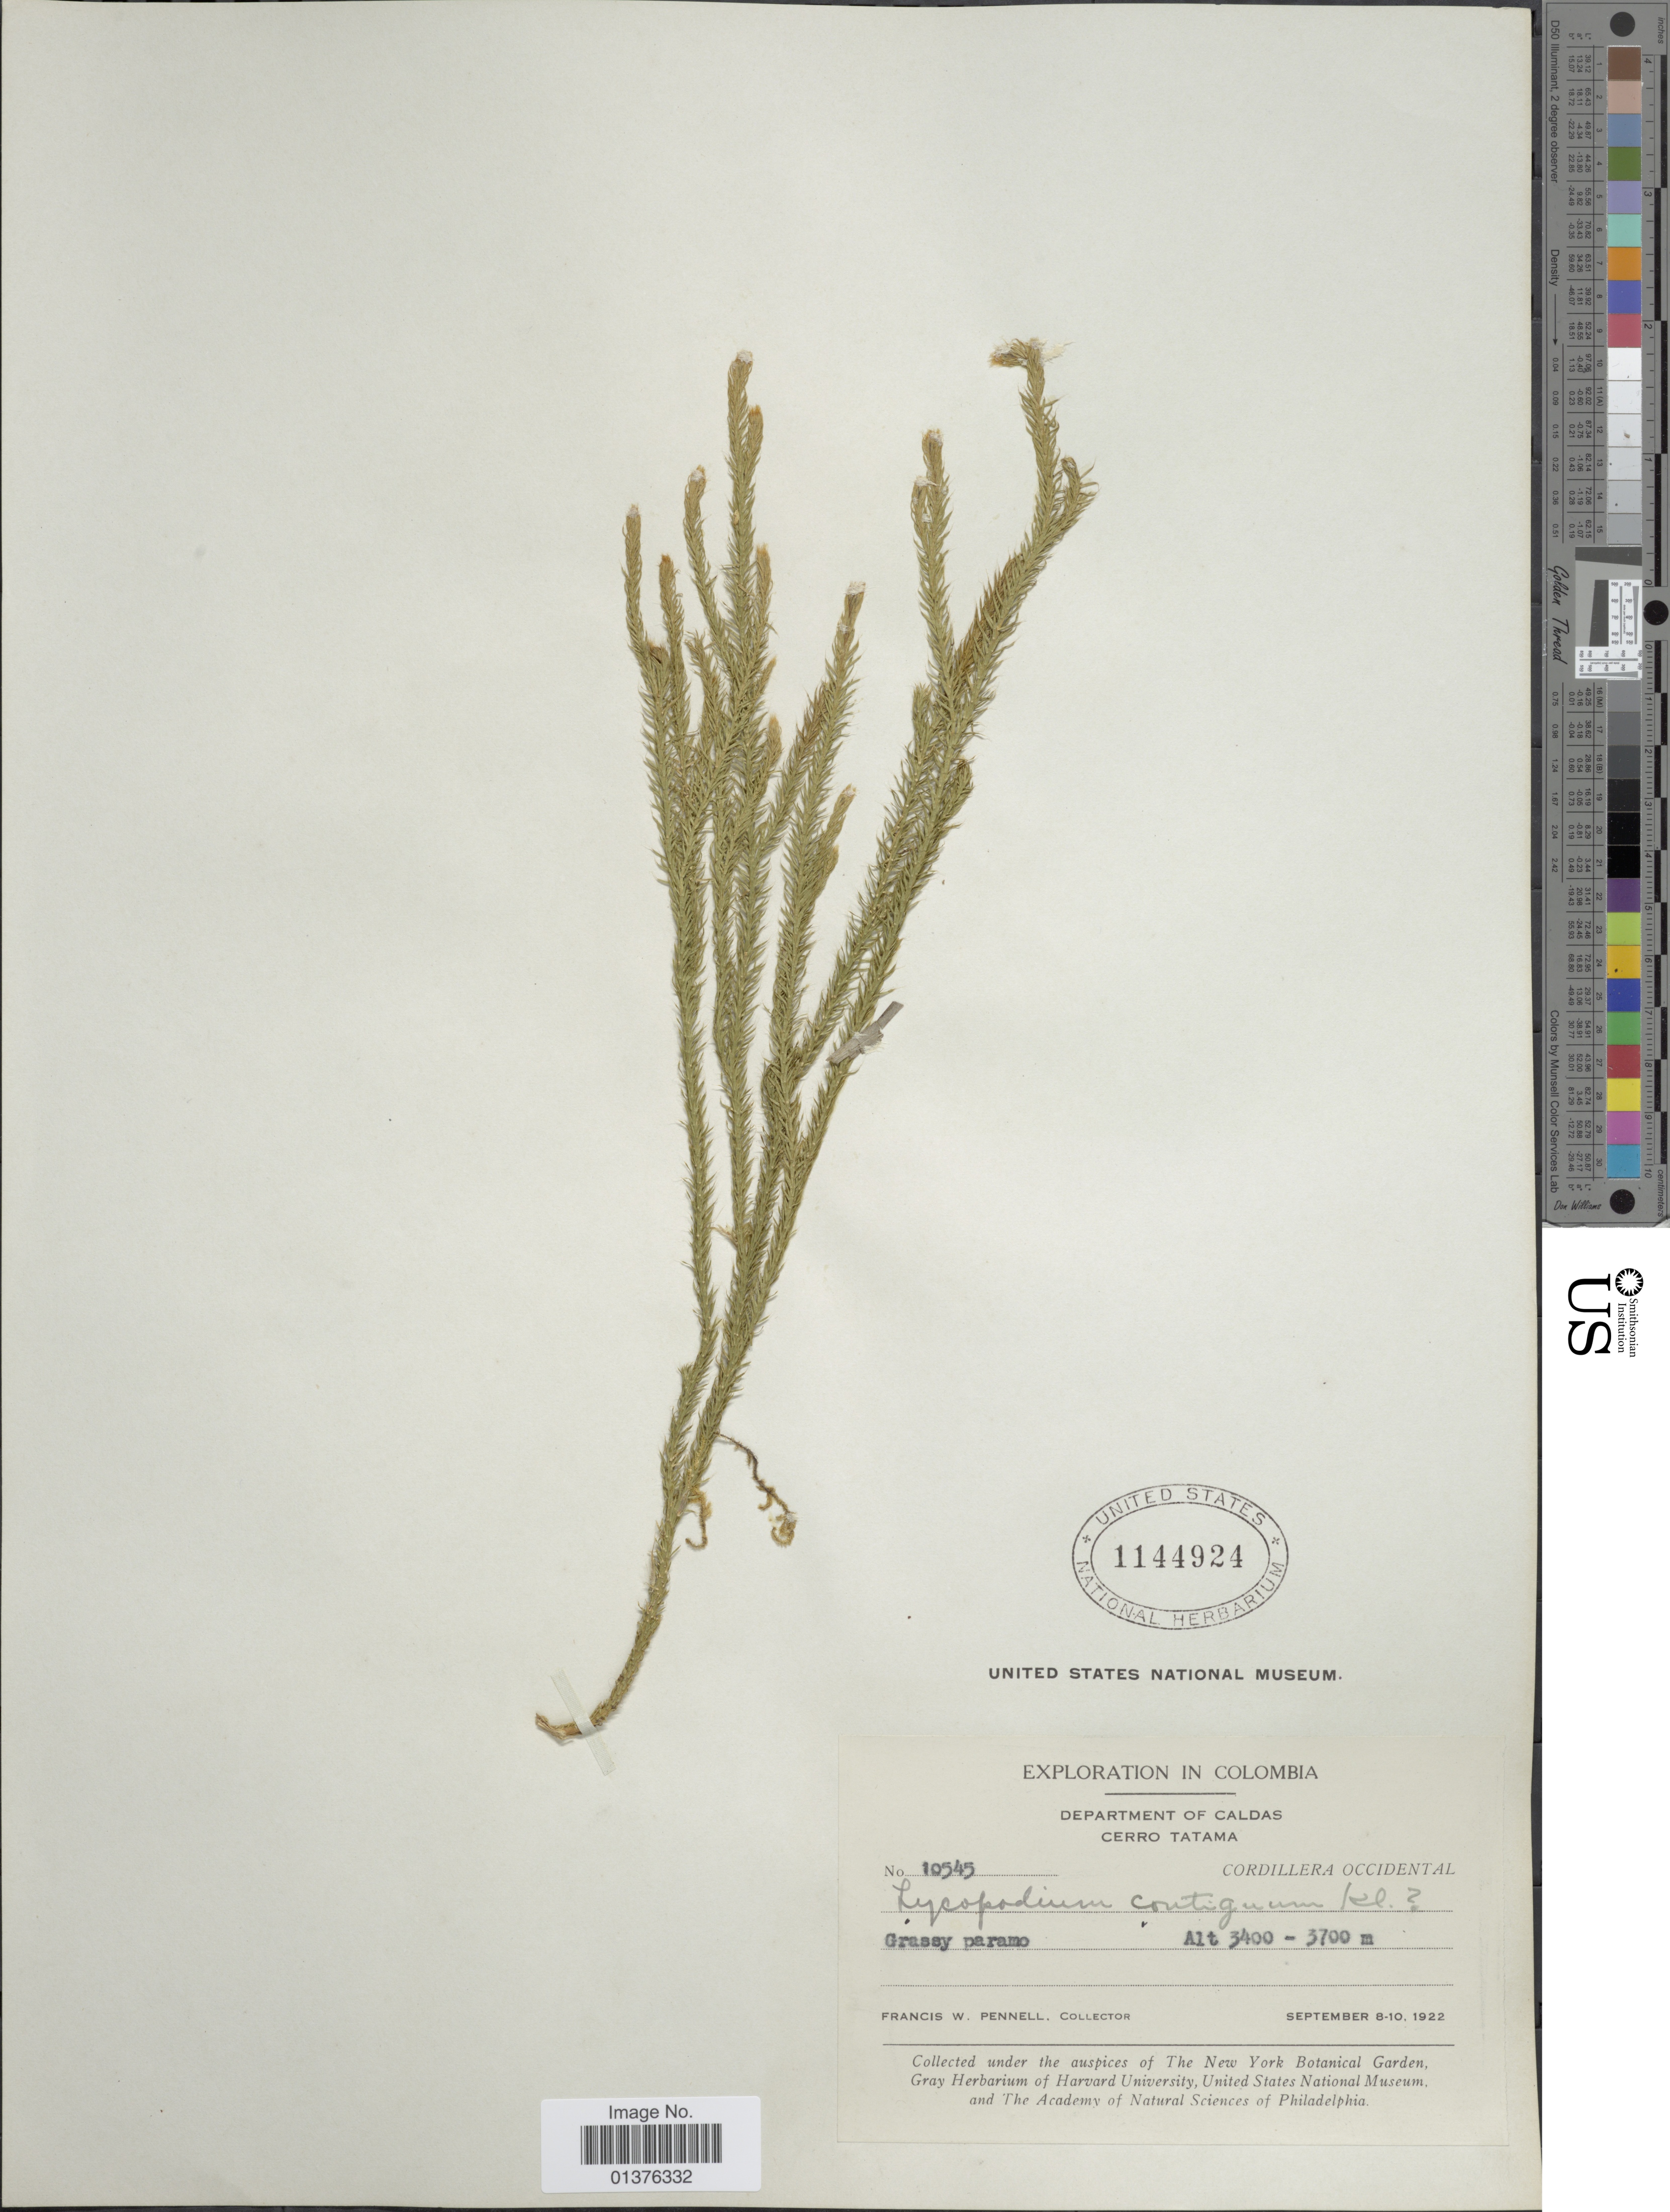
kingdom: Plantae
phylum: Tracheophyta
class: Lycopodiopsida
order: Lycopodiales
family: Lycopodiaceae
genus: Lycopodium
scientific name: Lycopodium clavatum subsp. contiguum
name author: (Klotzsch) B. Øllg.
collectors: F. W. Pennell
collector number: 10545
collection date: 1922-10-08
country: Colombia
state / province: Caldas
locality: Cerro Tatama, cordillera occidental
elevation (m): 3400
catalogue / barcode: US 1144924